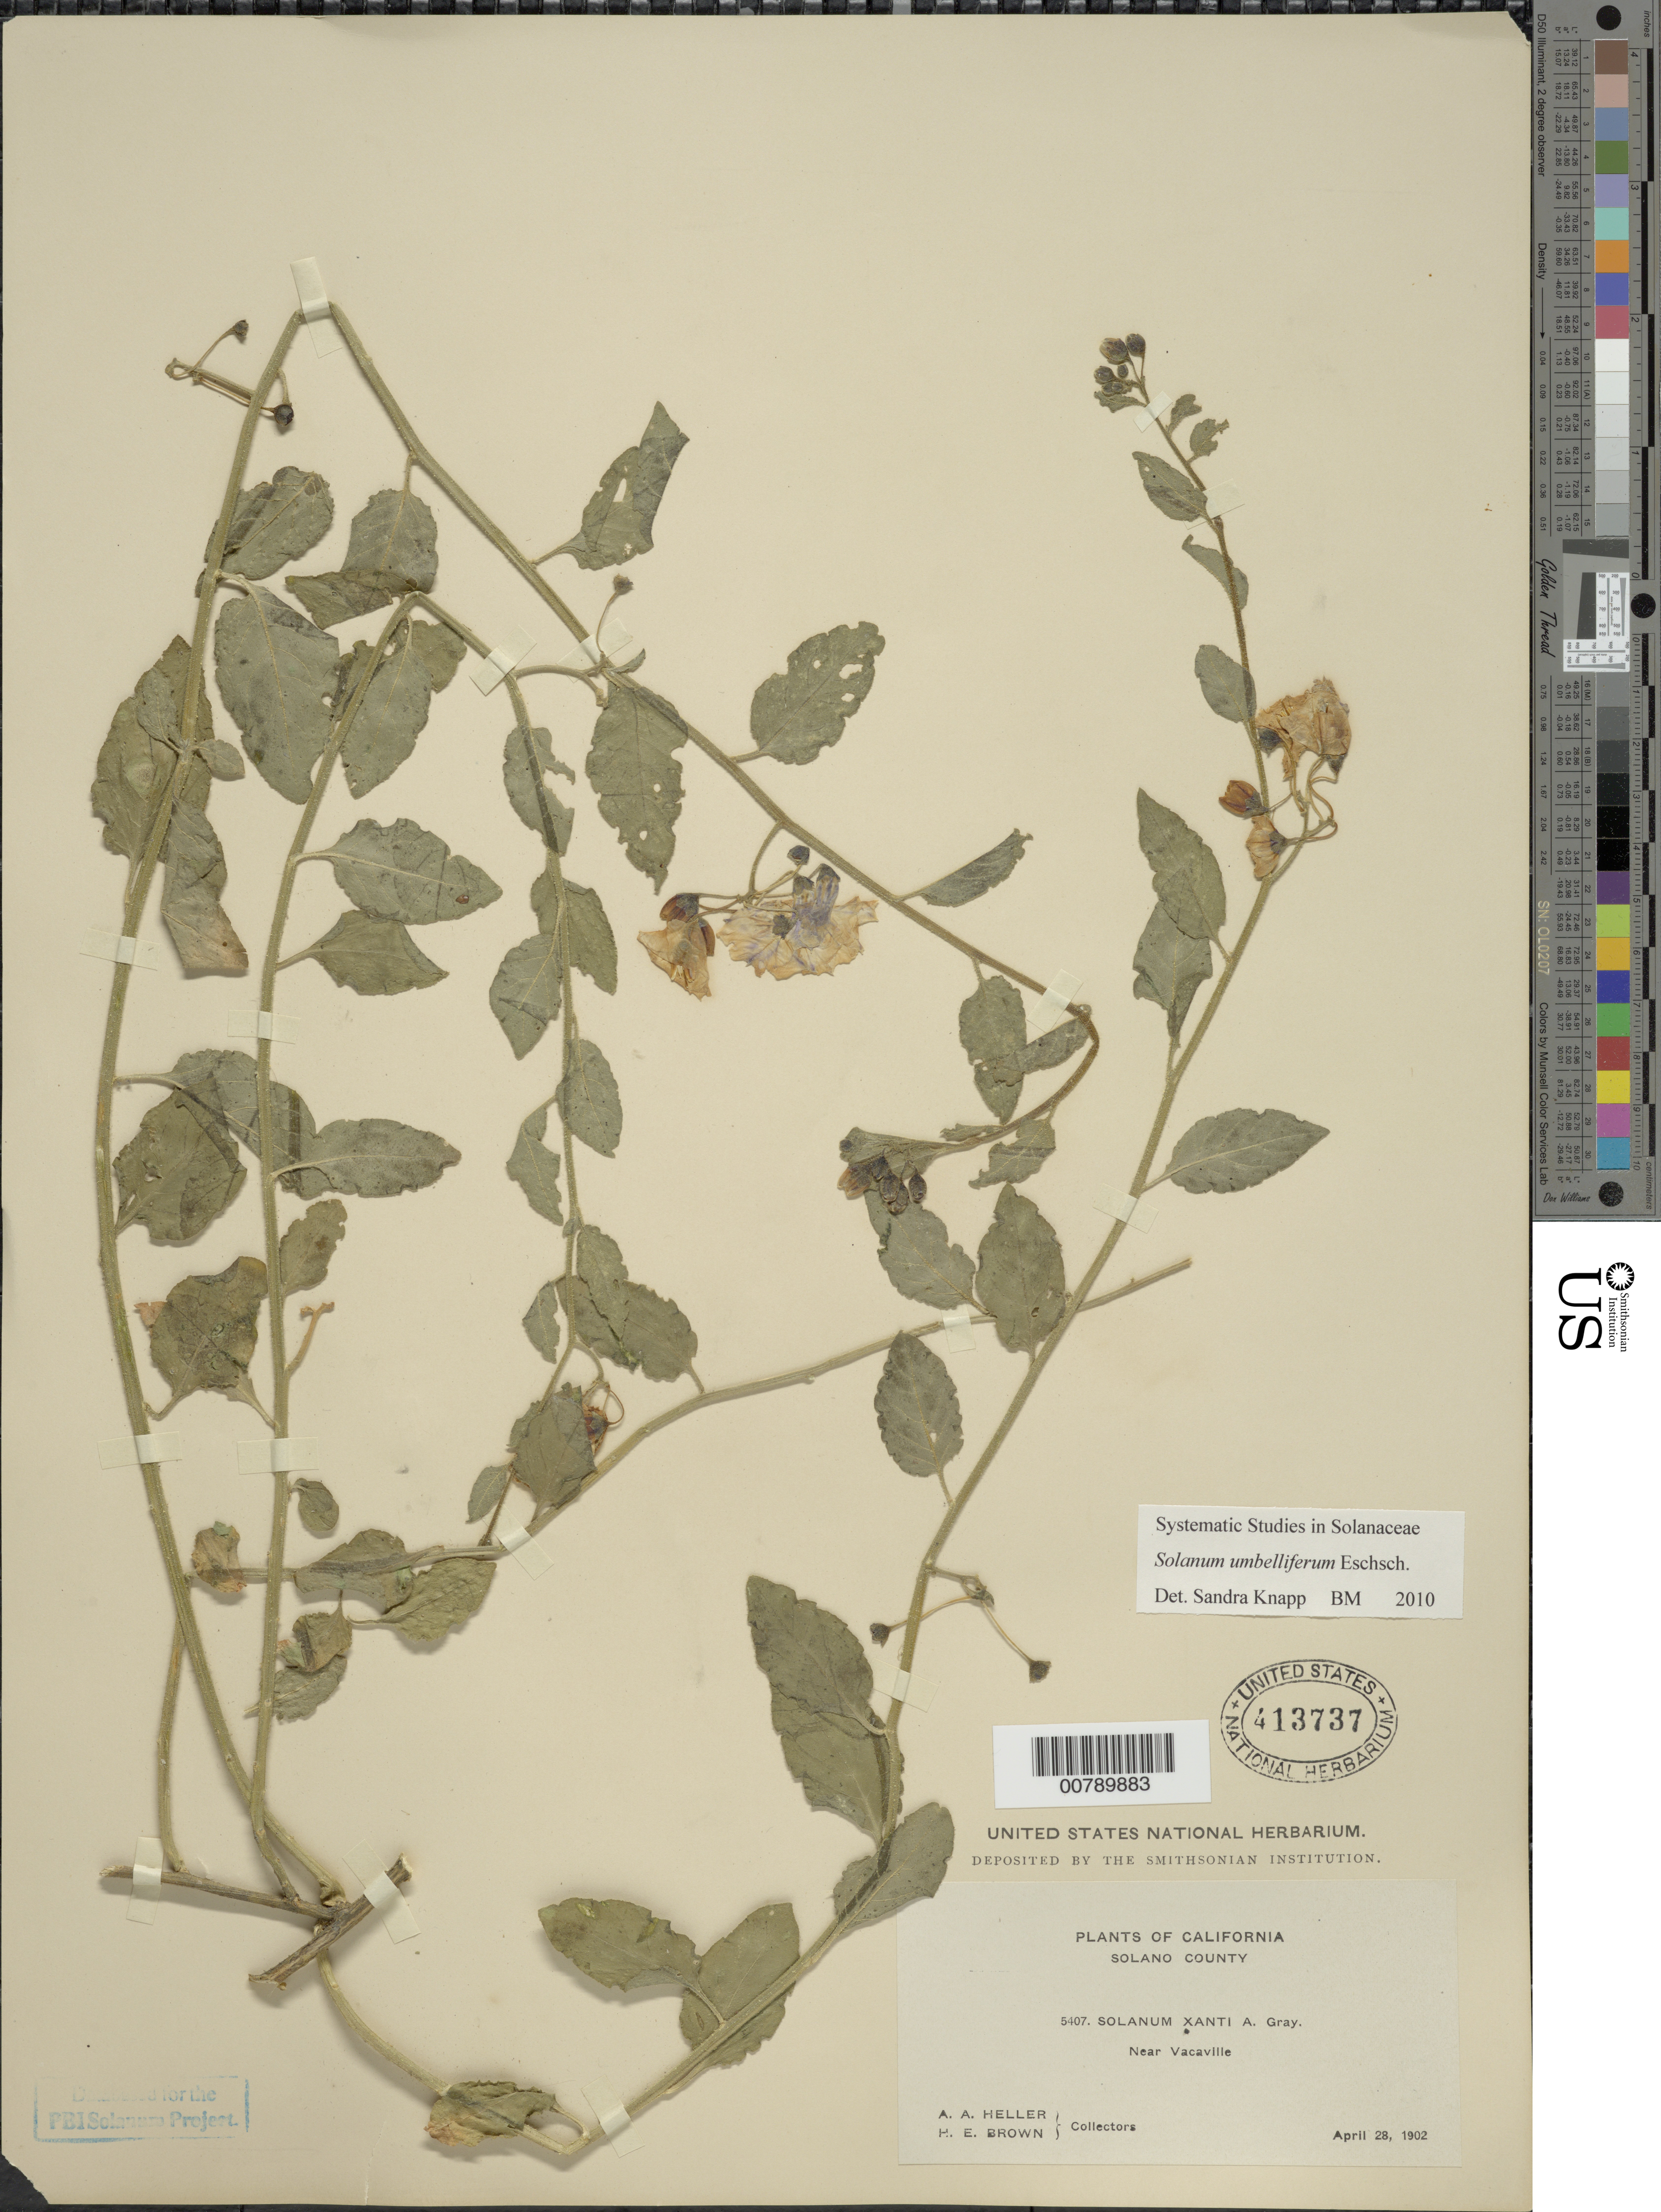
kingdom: Plantae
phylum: Tracheophyta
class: Magnoliopsida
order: Solanales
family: Solanaceae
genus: Solanum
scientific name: Solanum umbelliferum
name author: Eschsch.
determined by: Knapp, S. D.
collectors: A. A. Heller & H. E. Brown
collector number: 5407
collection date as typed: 28 Apr 1902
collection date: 1902-04-28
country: United States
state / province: California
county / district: Solano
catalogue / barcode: US 413737